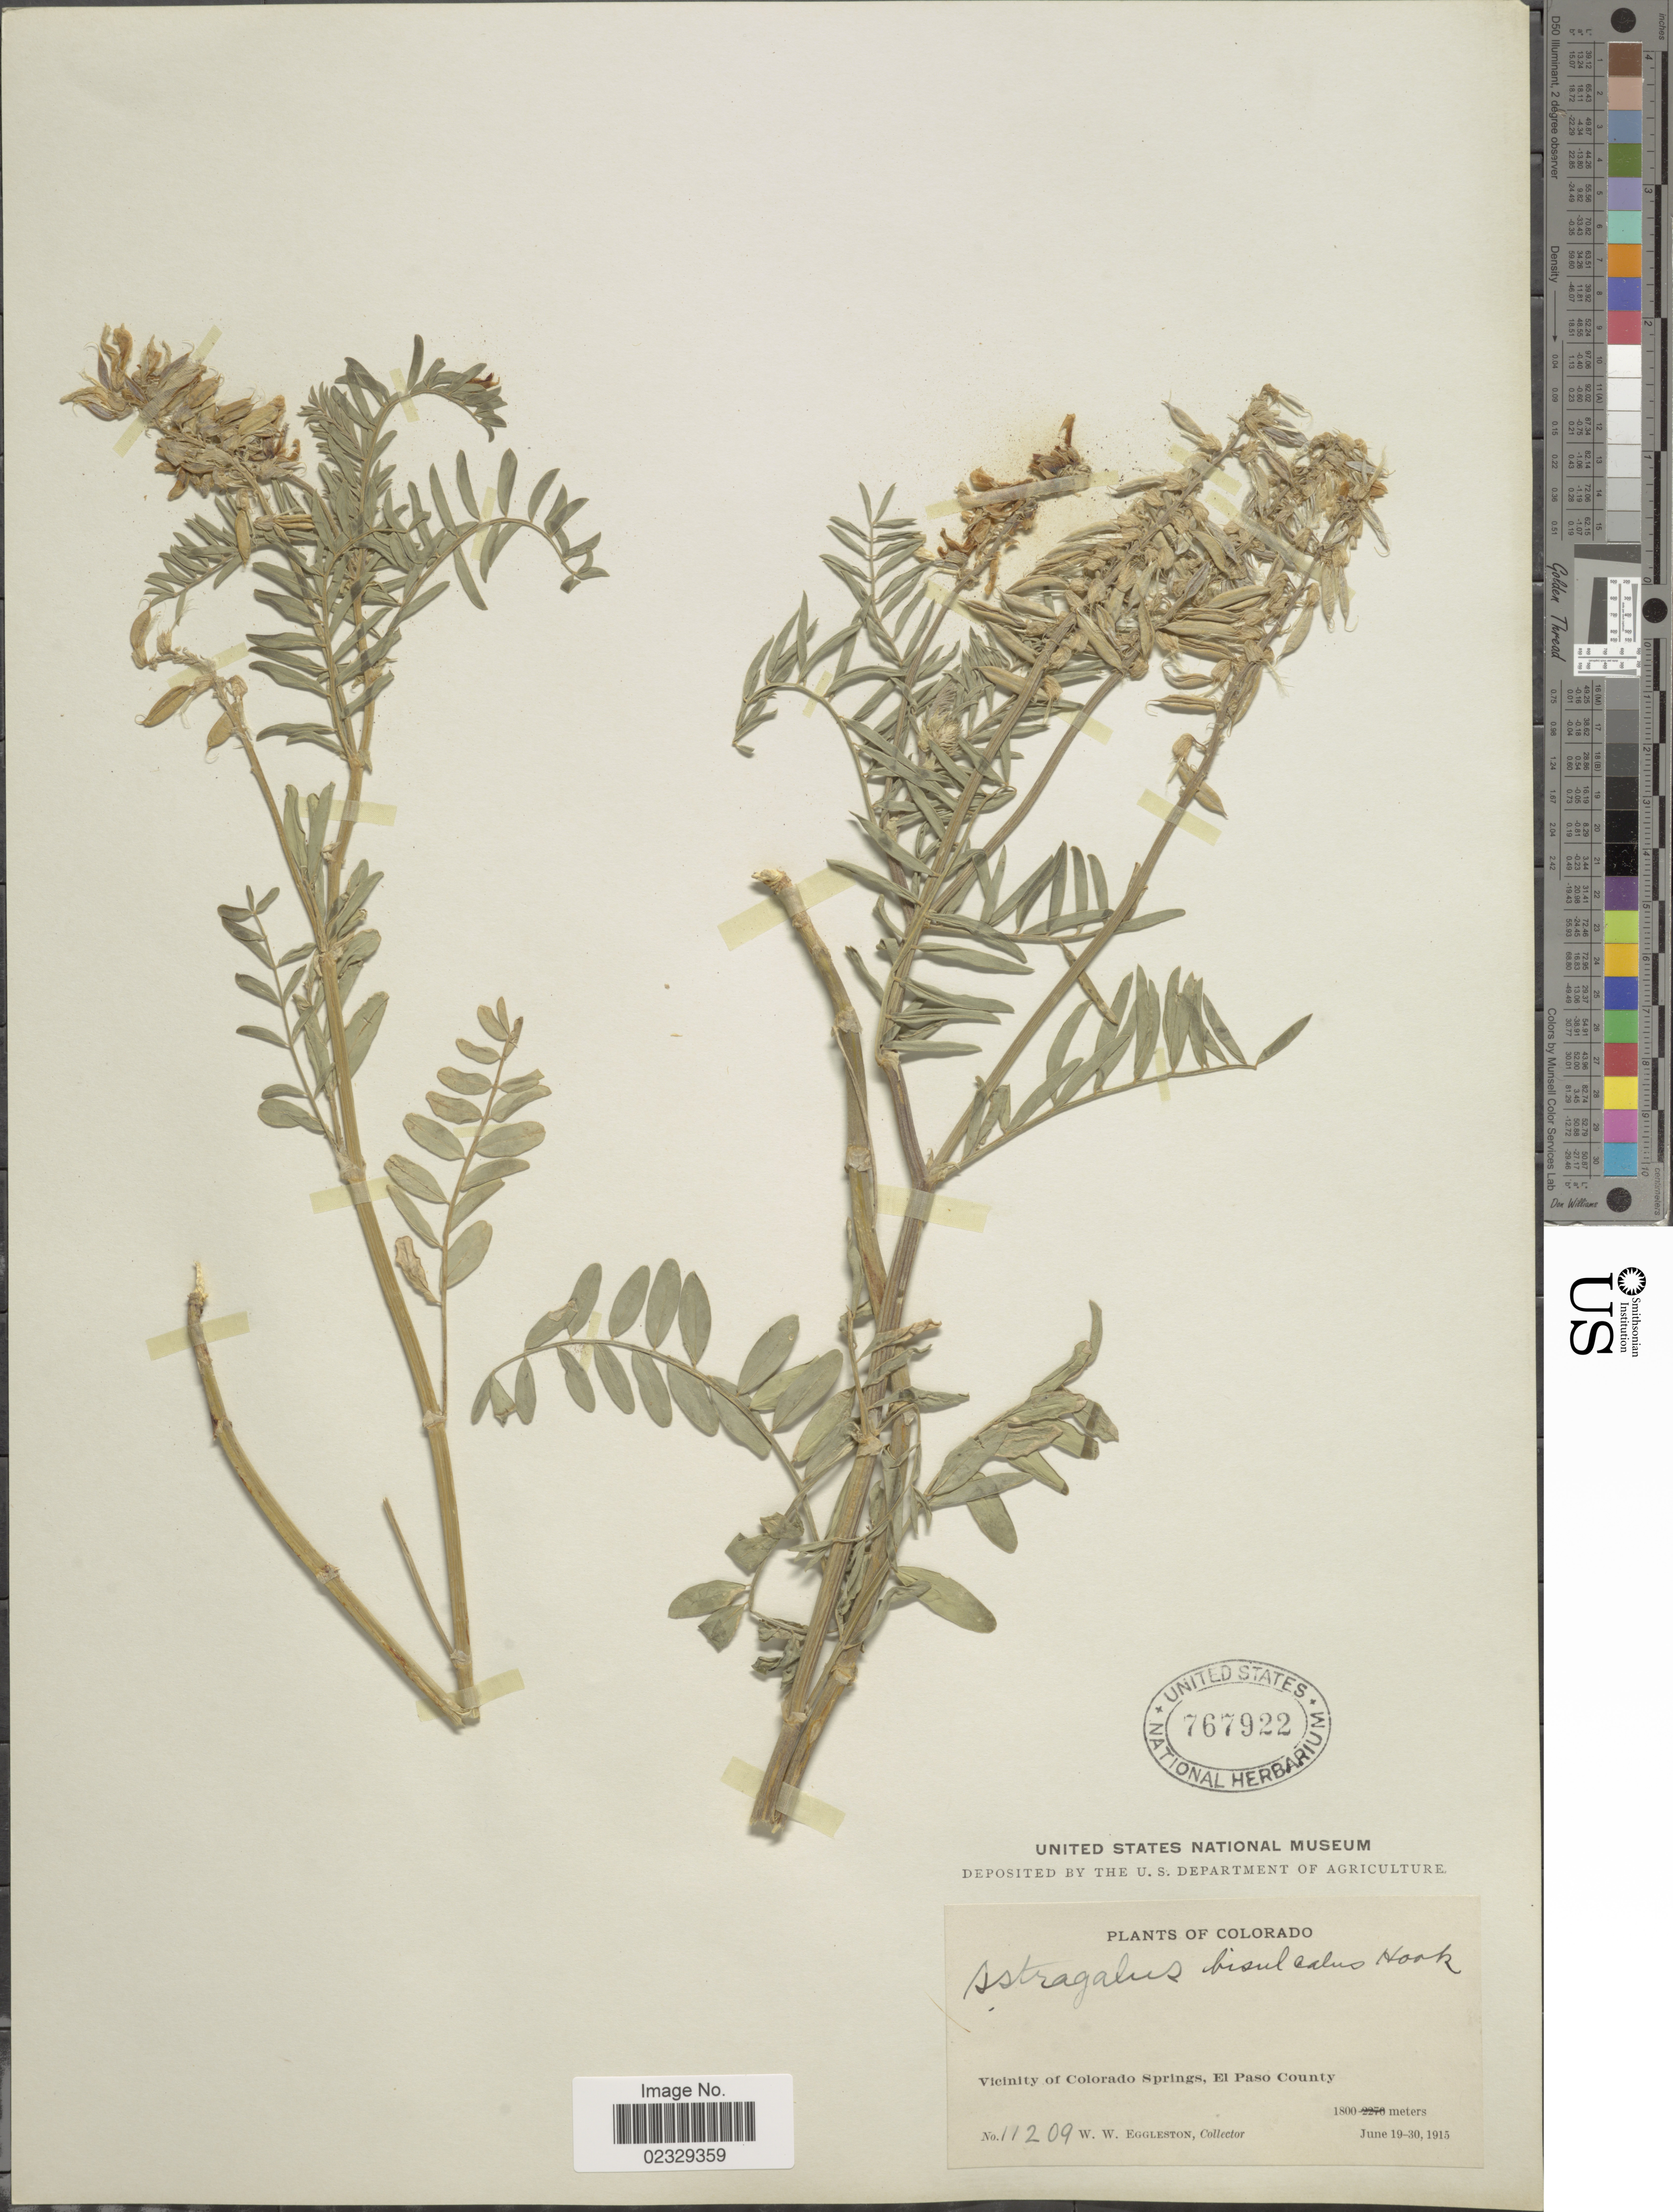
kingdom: Plantae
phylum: Tracheophyta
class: Magnoliopsida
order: Fabales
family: Fabaceae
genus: Astragalus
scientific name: Astragalus bisulcatus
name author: (Hook.) A. Gray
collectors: W. W. Eggleston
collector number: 11209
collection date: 1915-06-19/1915-06-30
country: United States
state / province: Colorado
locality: Vicinity of Colorado Springs, El Paso County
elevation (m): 1800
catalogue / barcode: US 767922